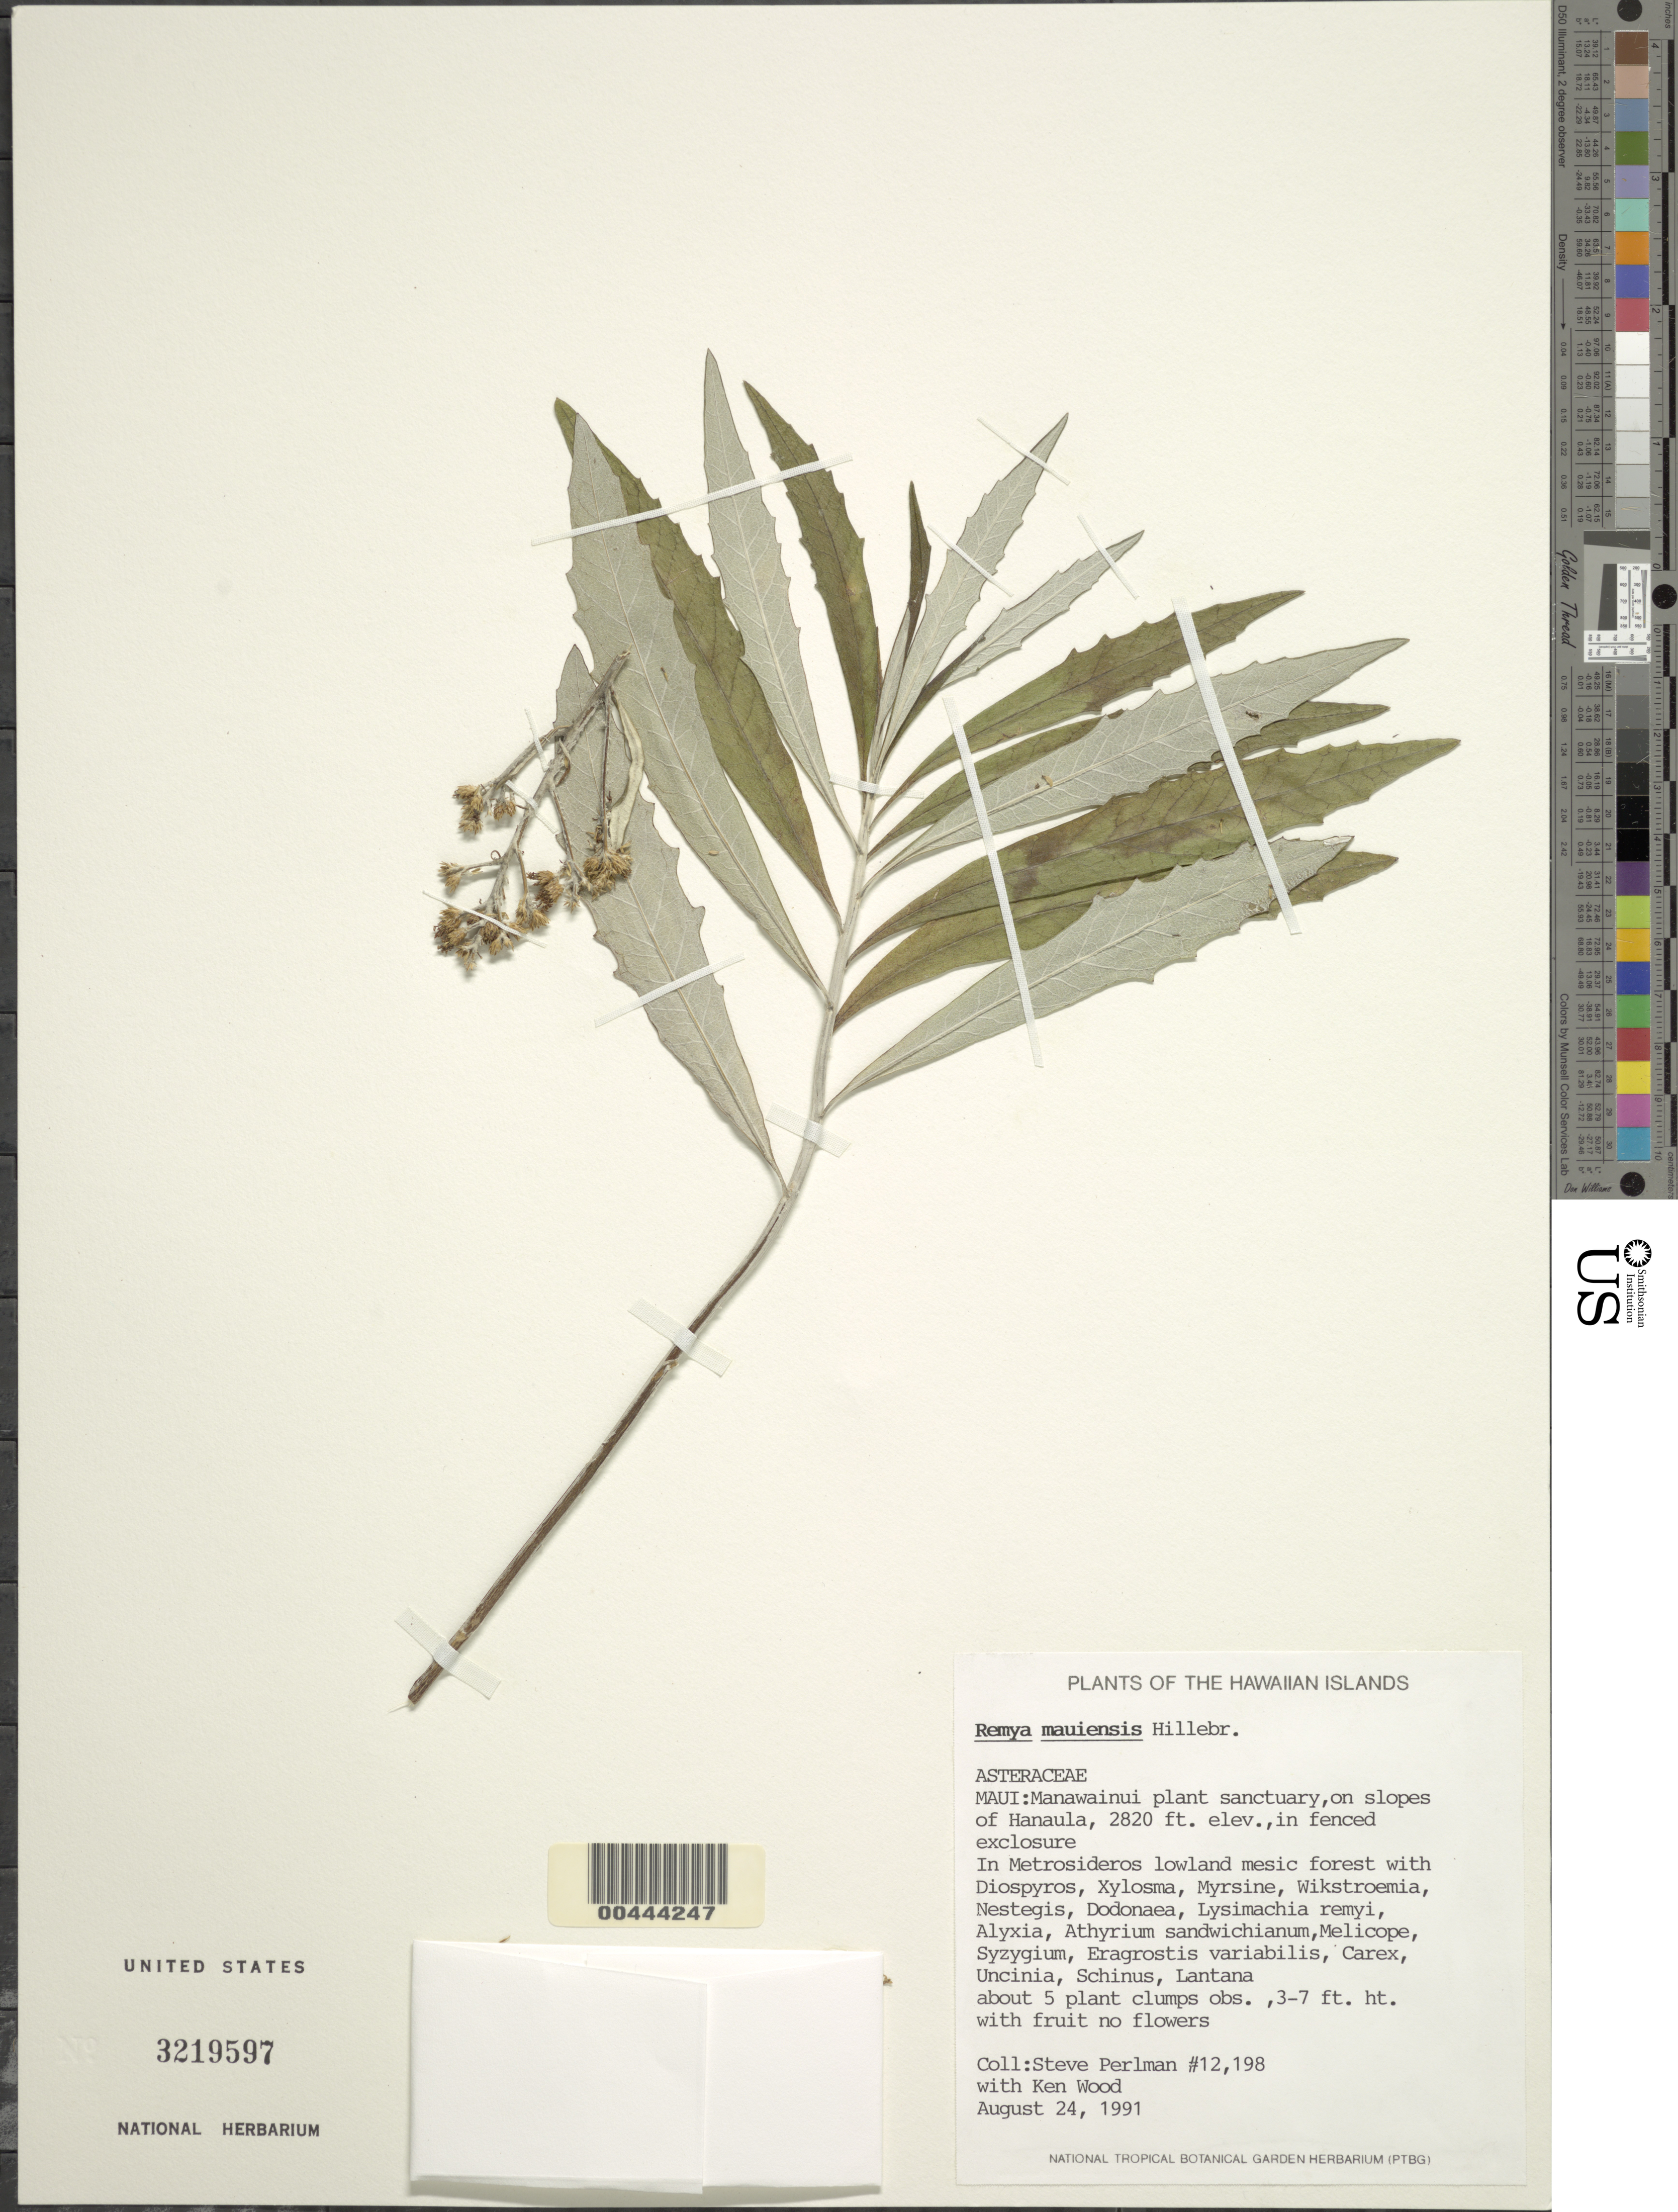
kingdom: Plantae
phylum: Tracheophyta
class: Magnoliopsida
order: Asterales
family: Asteraceae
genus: Remya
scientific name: Remya mauiensis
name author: Hillebr.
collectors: S. P. Perlman & K. Wood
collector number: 12198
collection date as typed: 24 Aug 1991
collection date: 1991-08-24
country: United States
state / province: Hawaii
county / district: Maui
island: Maui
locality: Manawainui plant sanctuary, on slopes of Hanaula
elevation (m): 860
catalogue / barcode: US 3219597